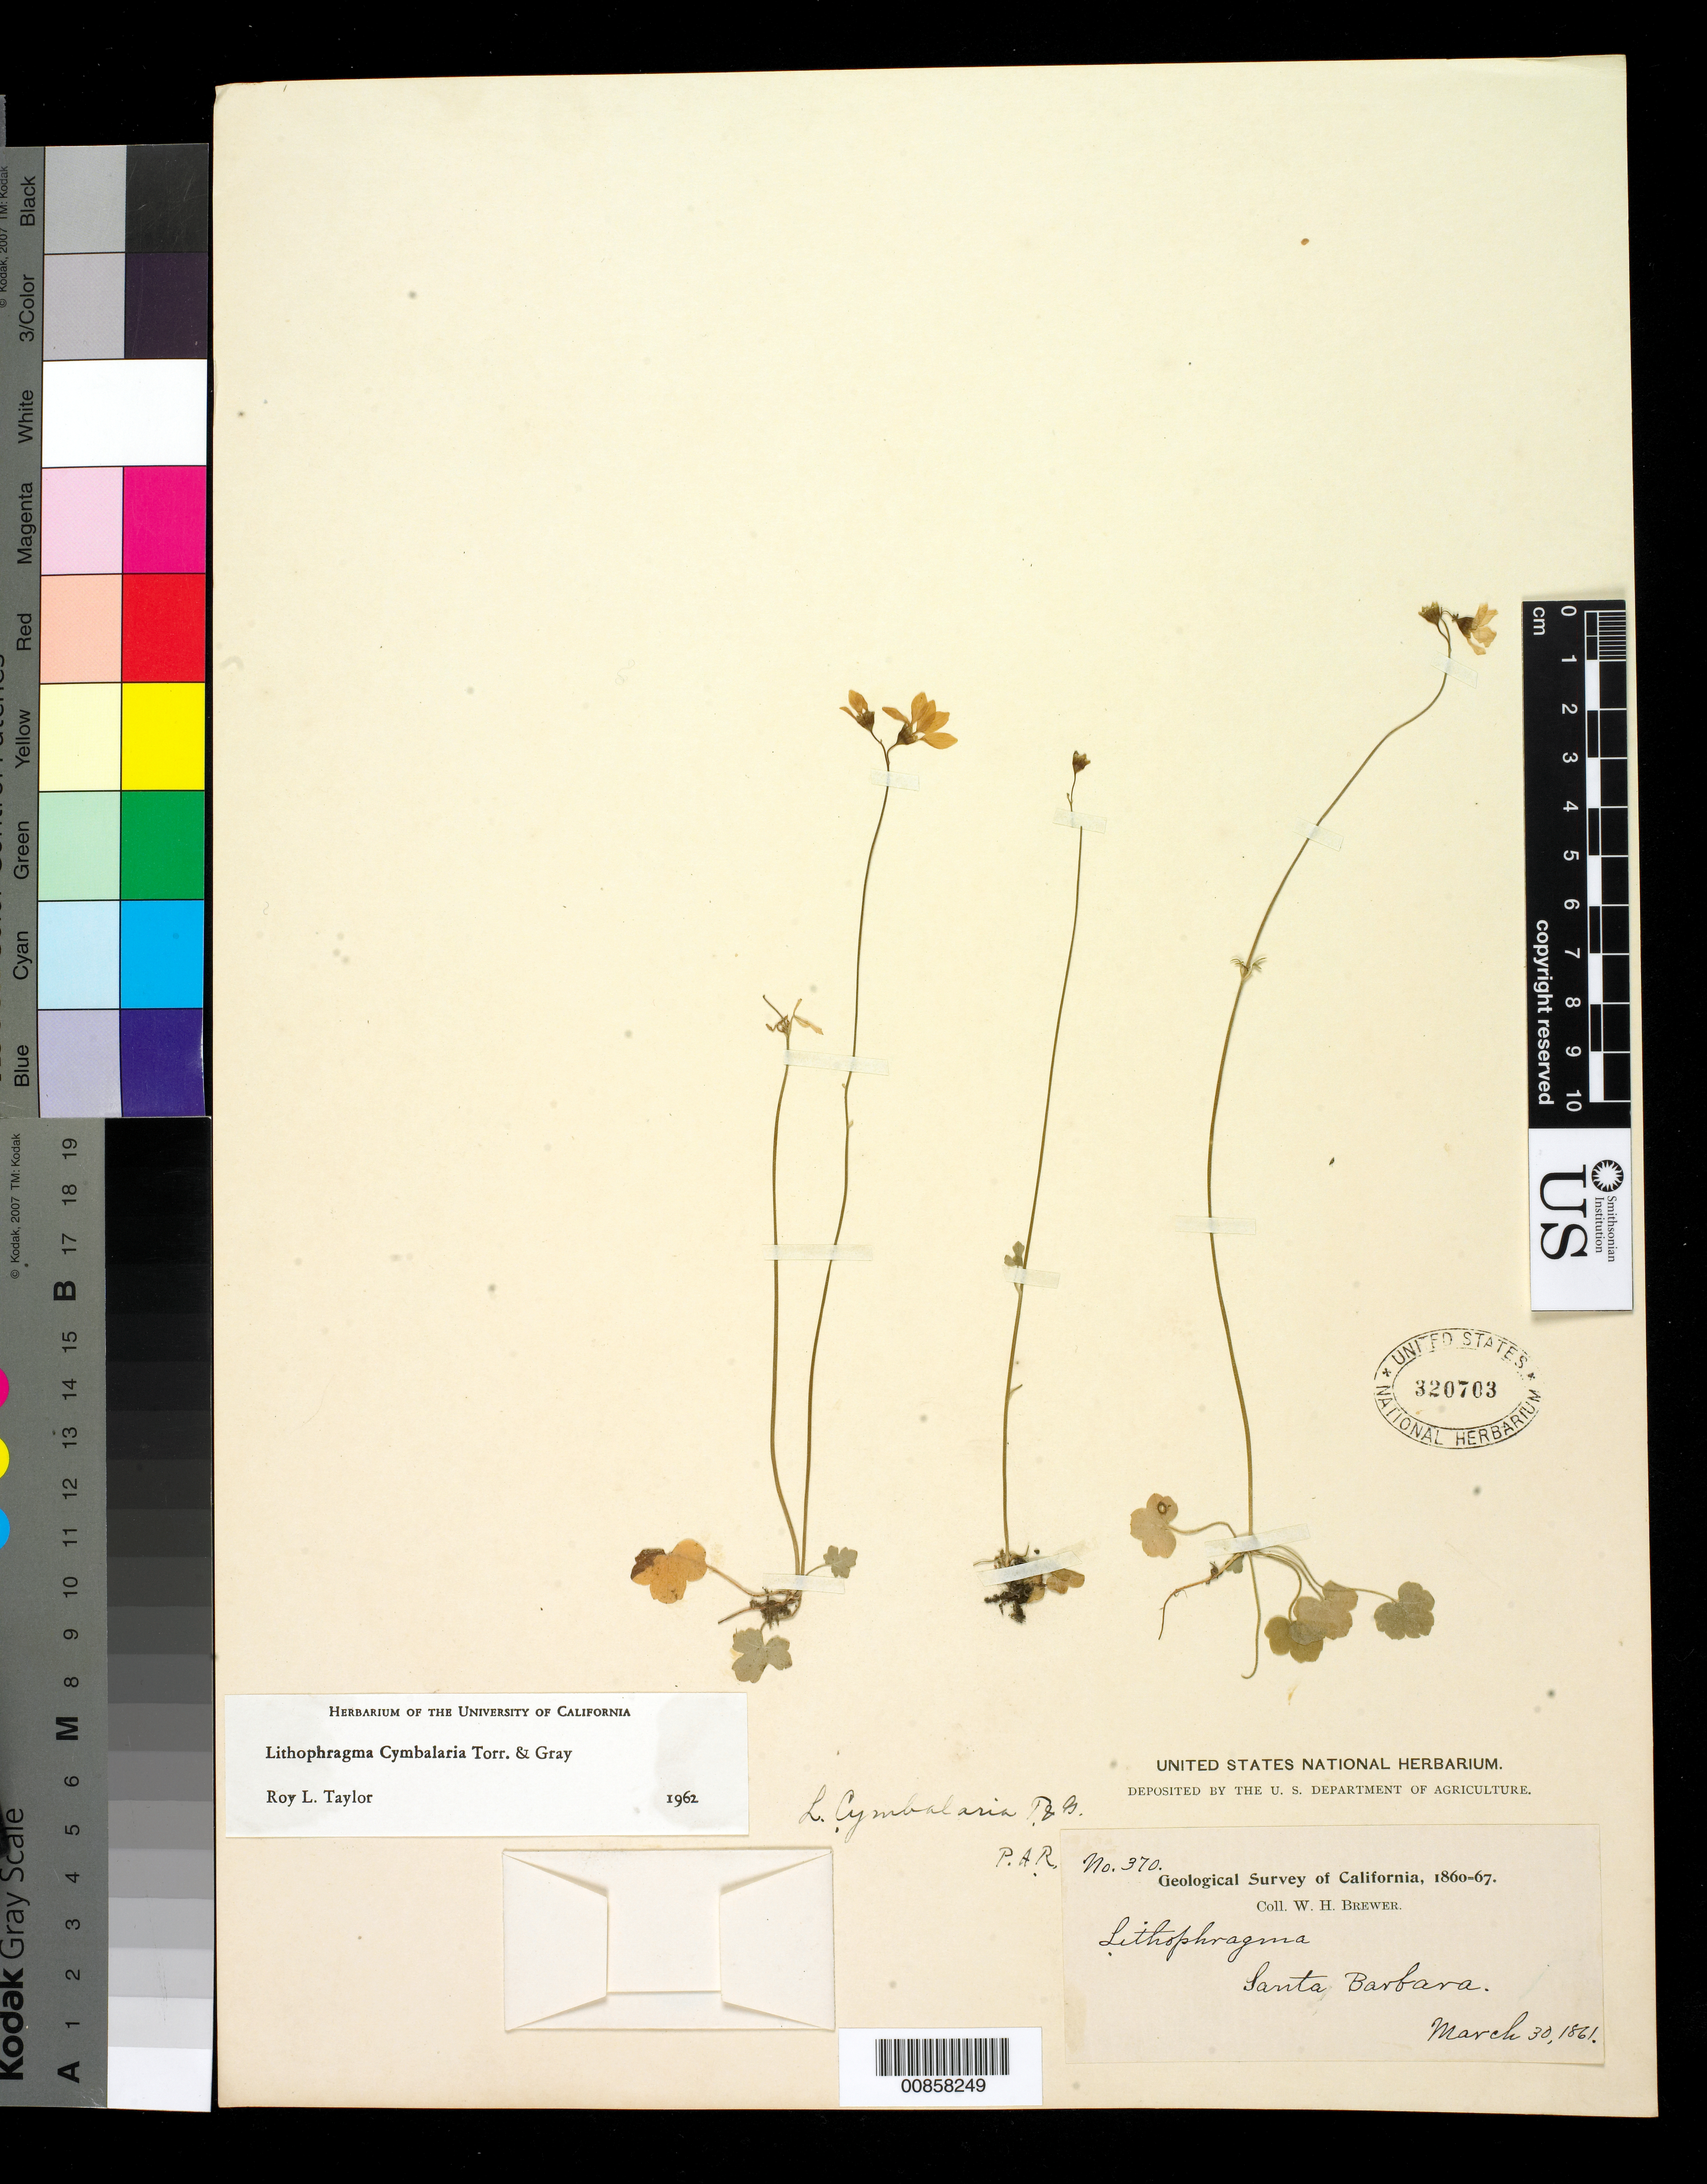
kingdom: Plantae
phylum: Tracheophyta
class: Magnoliopsida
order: Saxifragales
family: Saxifragaceae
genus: Lithophragma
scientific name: Lithophragma cymbalaria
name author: Torr. & A. Gray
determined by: Taylor, R. L.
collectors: W. H. Brewer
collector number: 370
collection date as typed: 30 Mar 1861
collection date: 1861-03-30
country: United States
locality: Santa Barbara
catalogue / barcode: US 320703